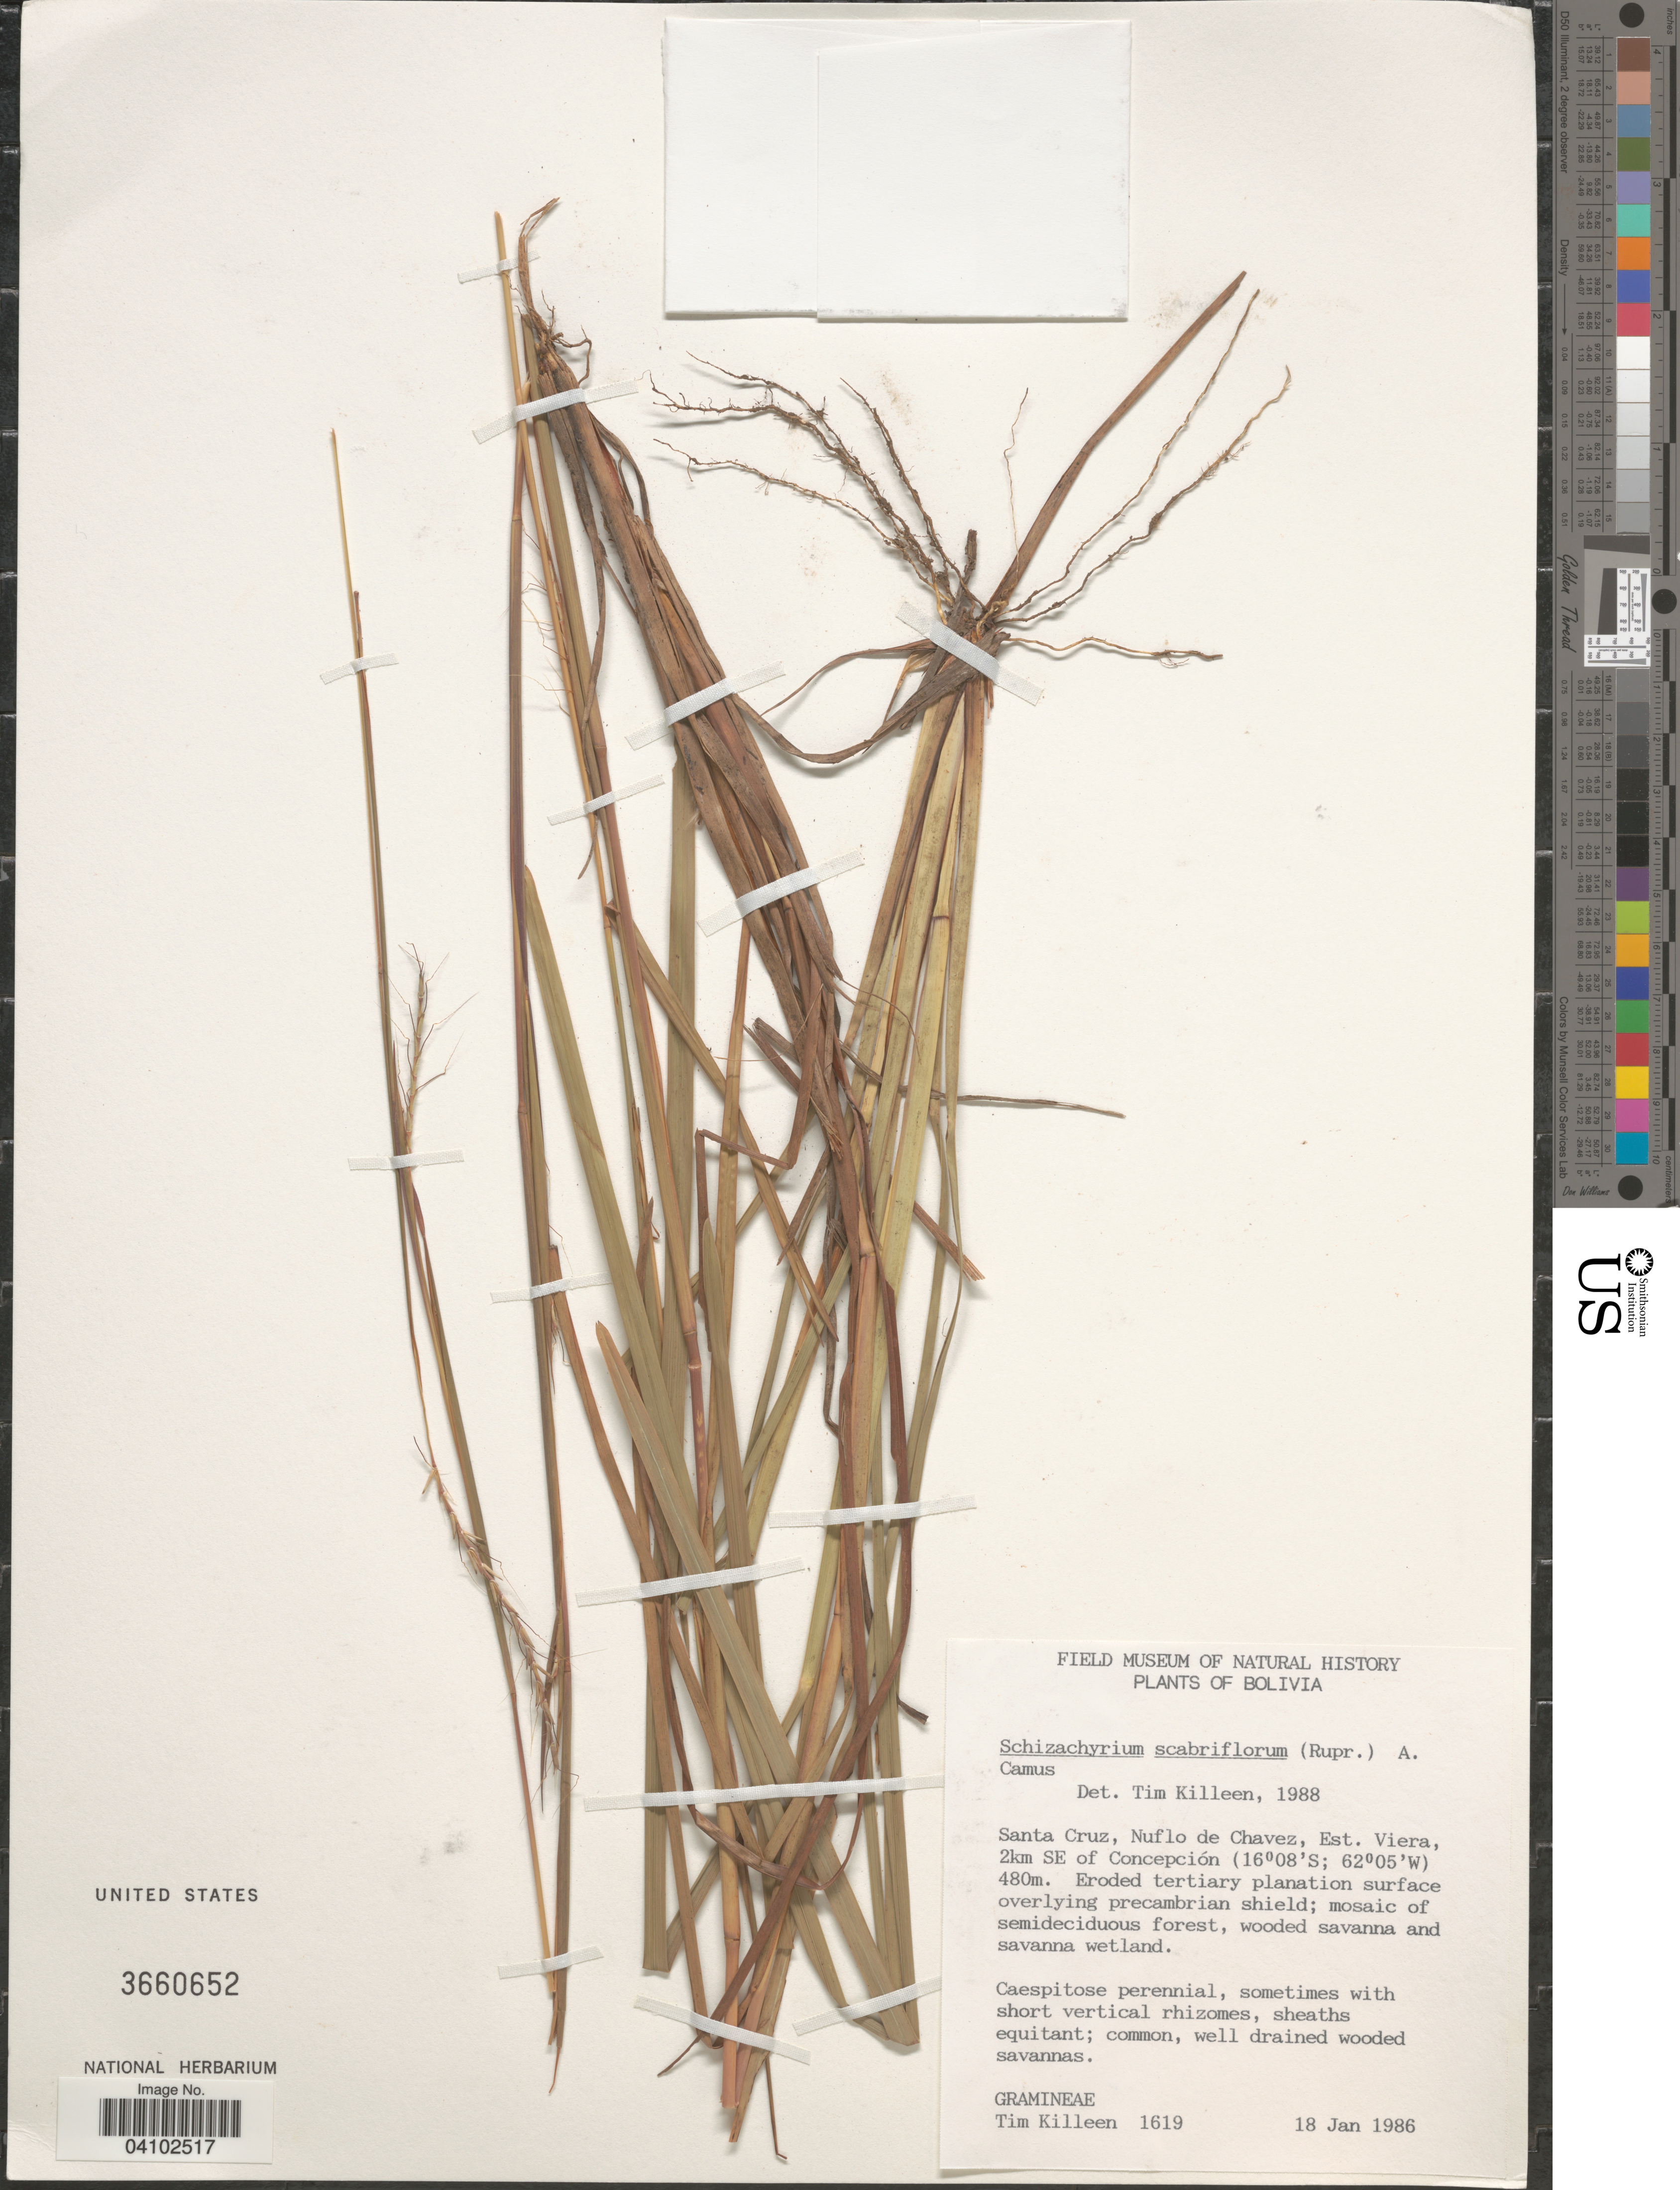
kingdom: Plantae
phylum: Tracheophyta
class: Liliopsida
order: Poales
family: Poaceae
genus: Schizachyrium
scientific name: Schizachyrium scabriflorum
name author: (Rupr. ex Hack.) A. Camus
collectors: T. J. Killeen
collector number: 1619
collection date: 1986-01-18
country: Bolivia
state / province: Santa Cruz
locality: Nuflo de Chavez, Est. Viera, 2km SE of Concepción.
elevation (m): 480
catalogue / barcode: US 3660652